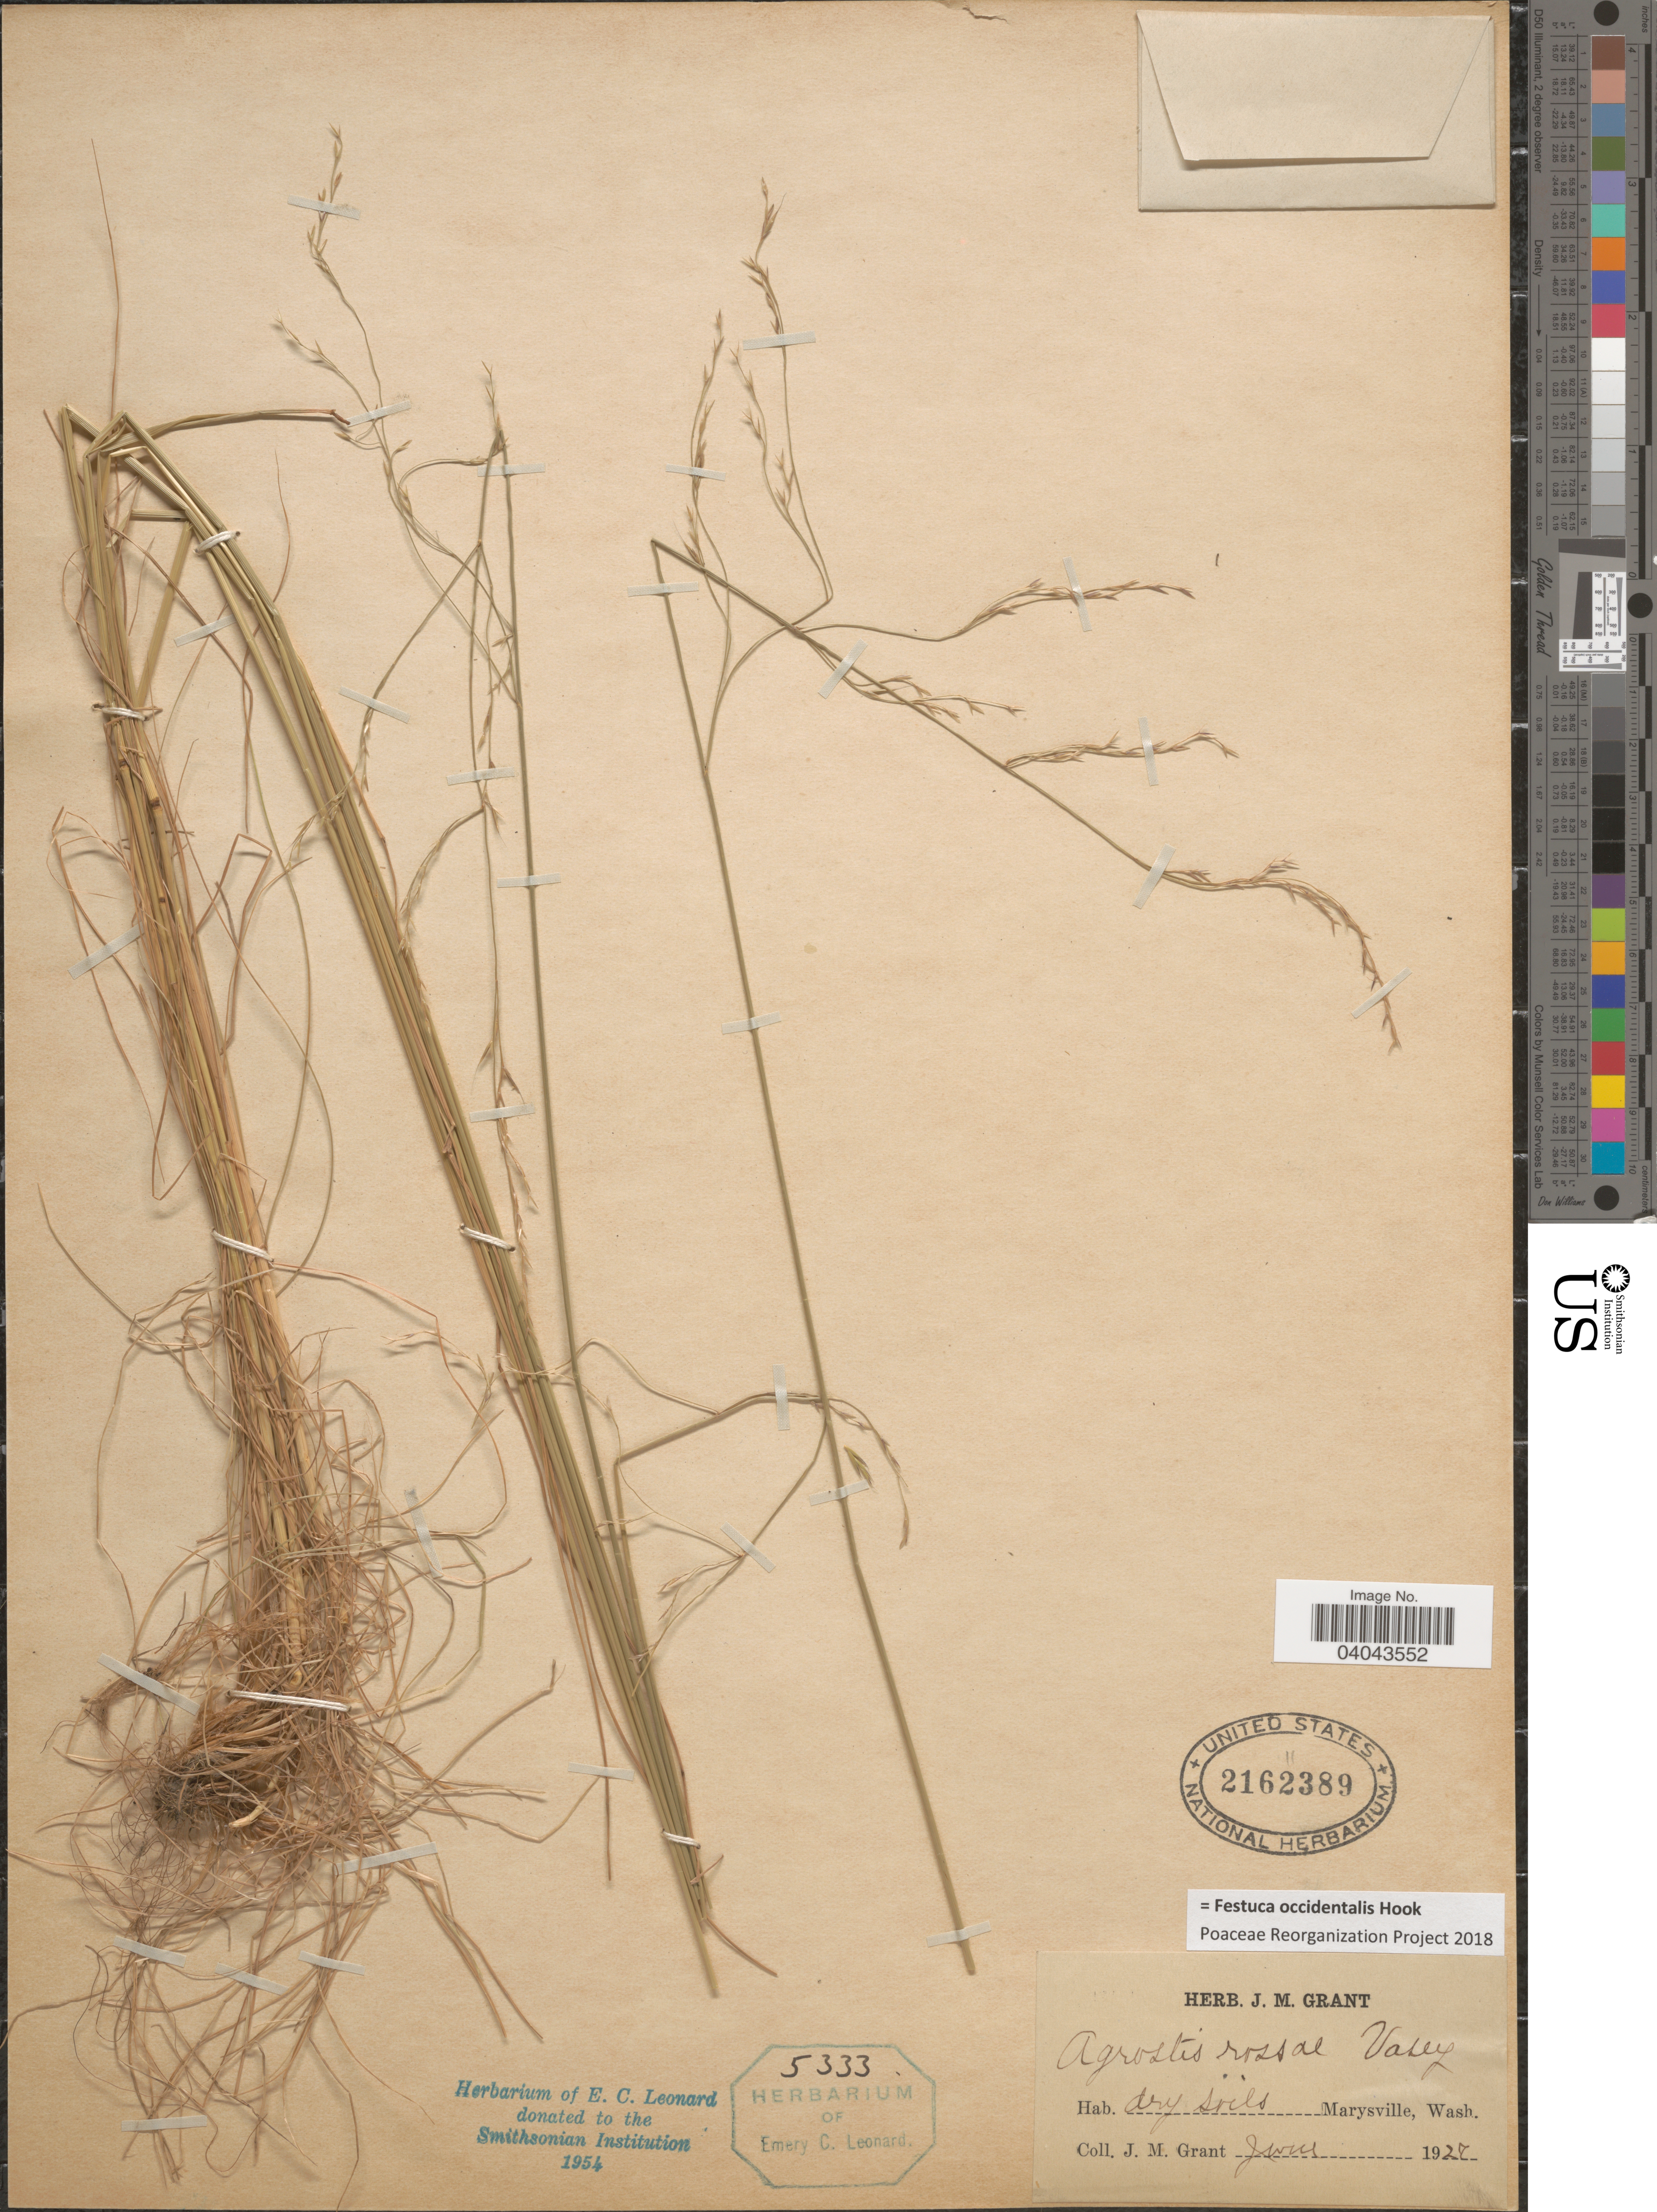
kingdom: Plantae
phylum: Tracheophyta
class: Liliopsida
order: Poales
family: Poaceae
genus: Festuca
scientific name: Festuca occidentalis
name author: Hook.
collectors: J. M. Grant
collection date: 1927-06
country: United States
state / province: Washington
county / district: Snohomish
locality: Marysville.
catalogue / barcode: US 2162389